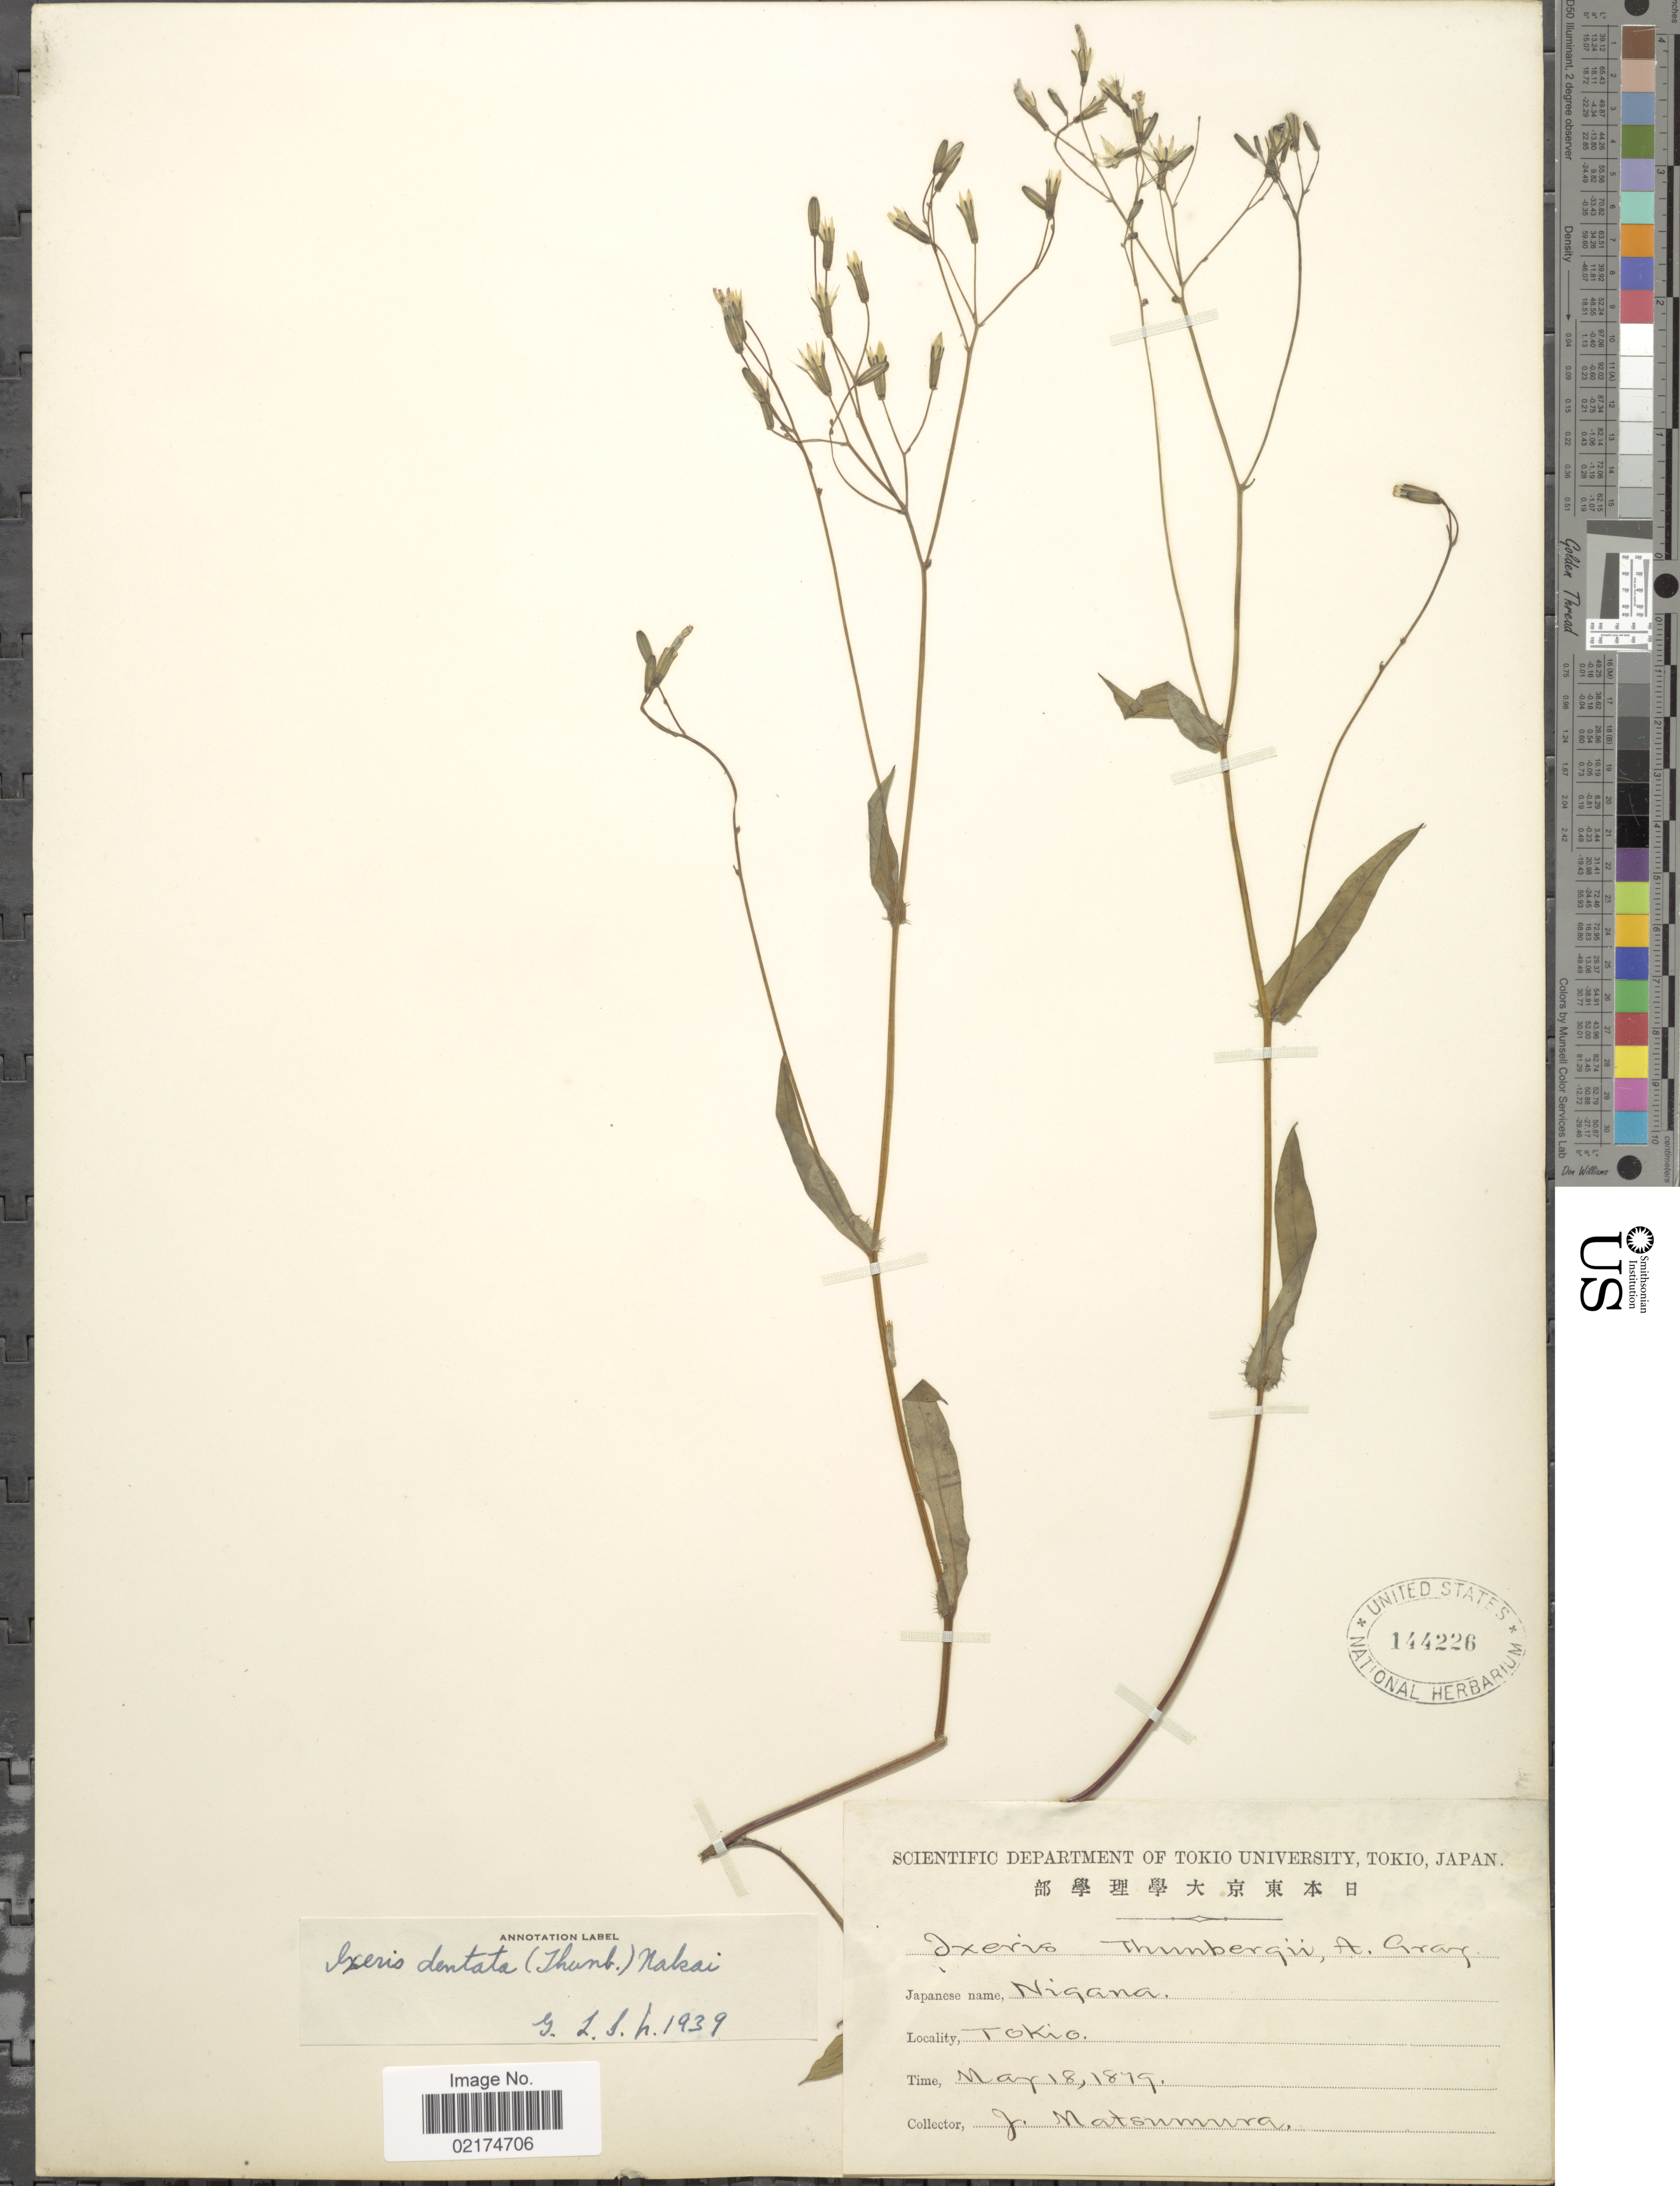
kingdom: Plantae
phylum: Tracheophyta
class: Magnoliopsida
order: Asterales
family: Asteraceae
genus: Ixeridium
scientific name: Ixeridium dentatum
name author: (Thunb.) Tzvelev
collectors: J. Matsumura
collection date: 1879-05-18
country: Japan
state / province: Tokyo, Federal City of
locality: Tokio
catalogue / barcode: US 144226